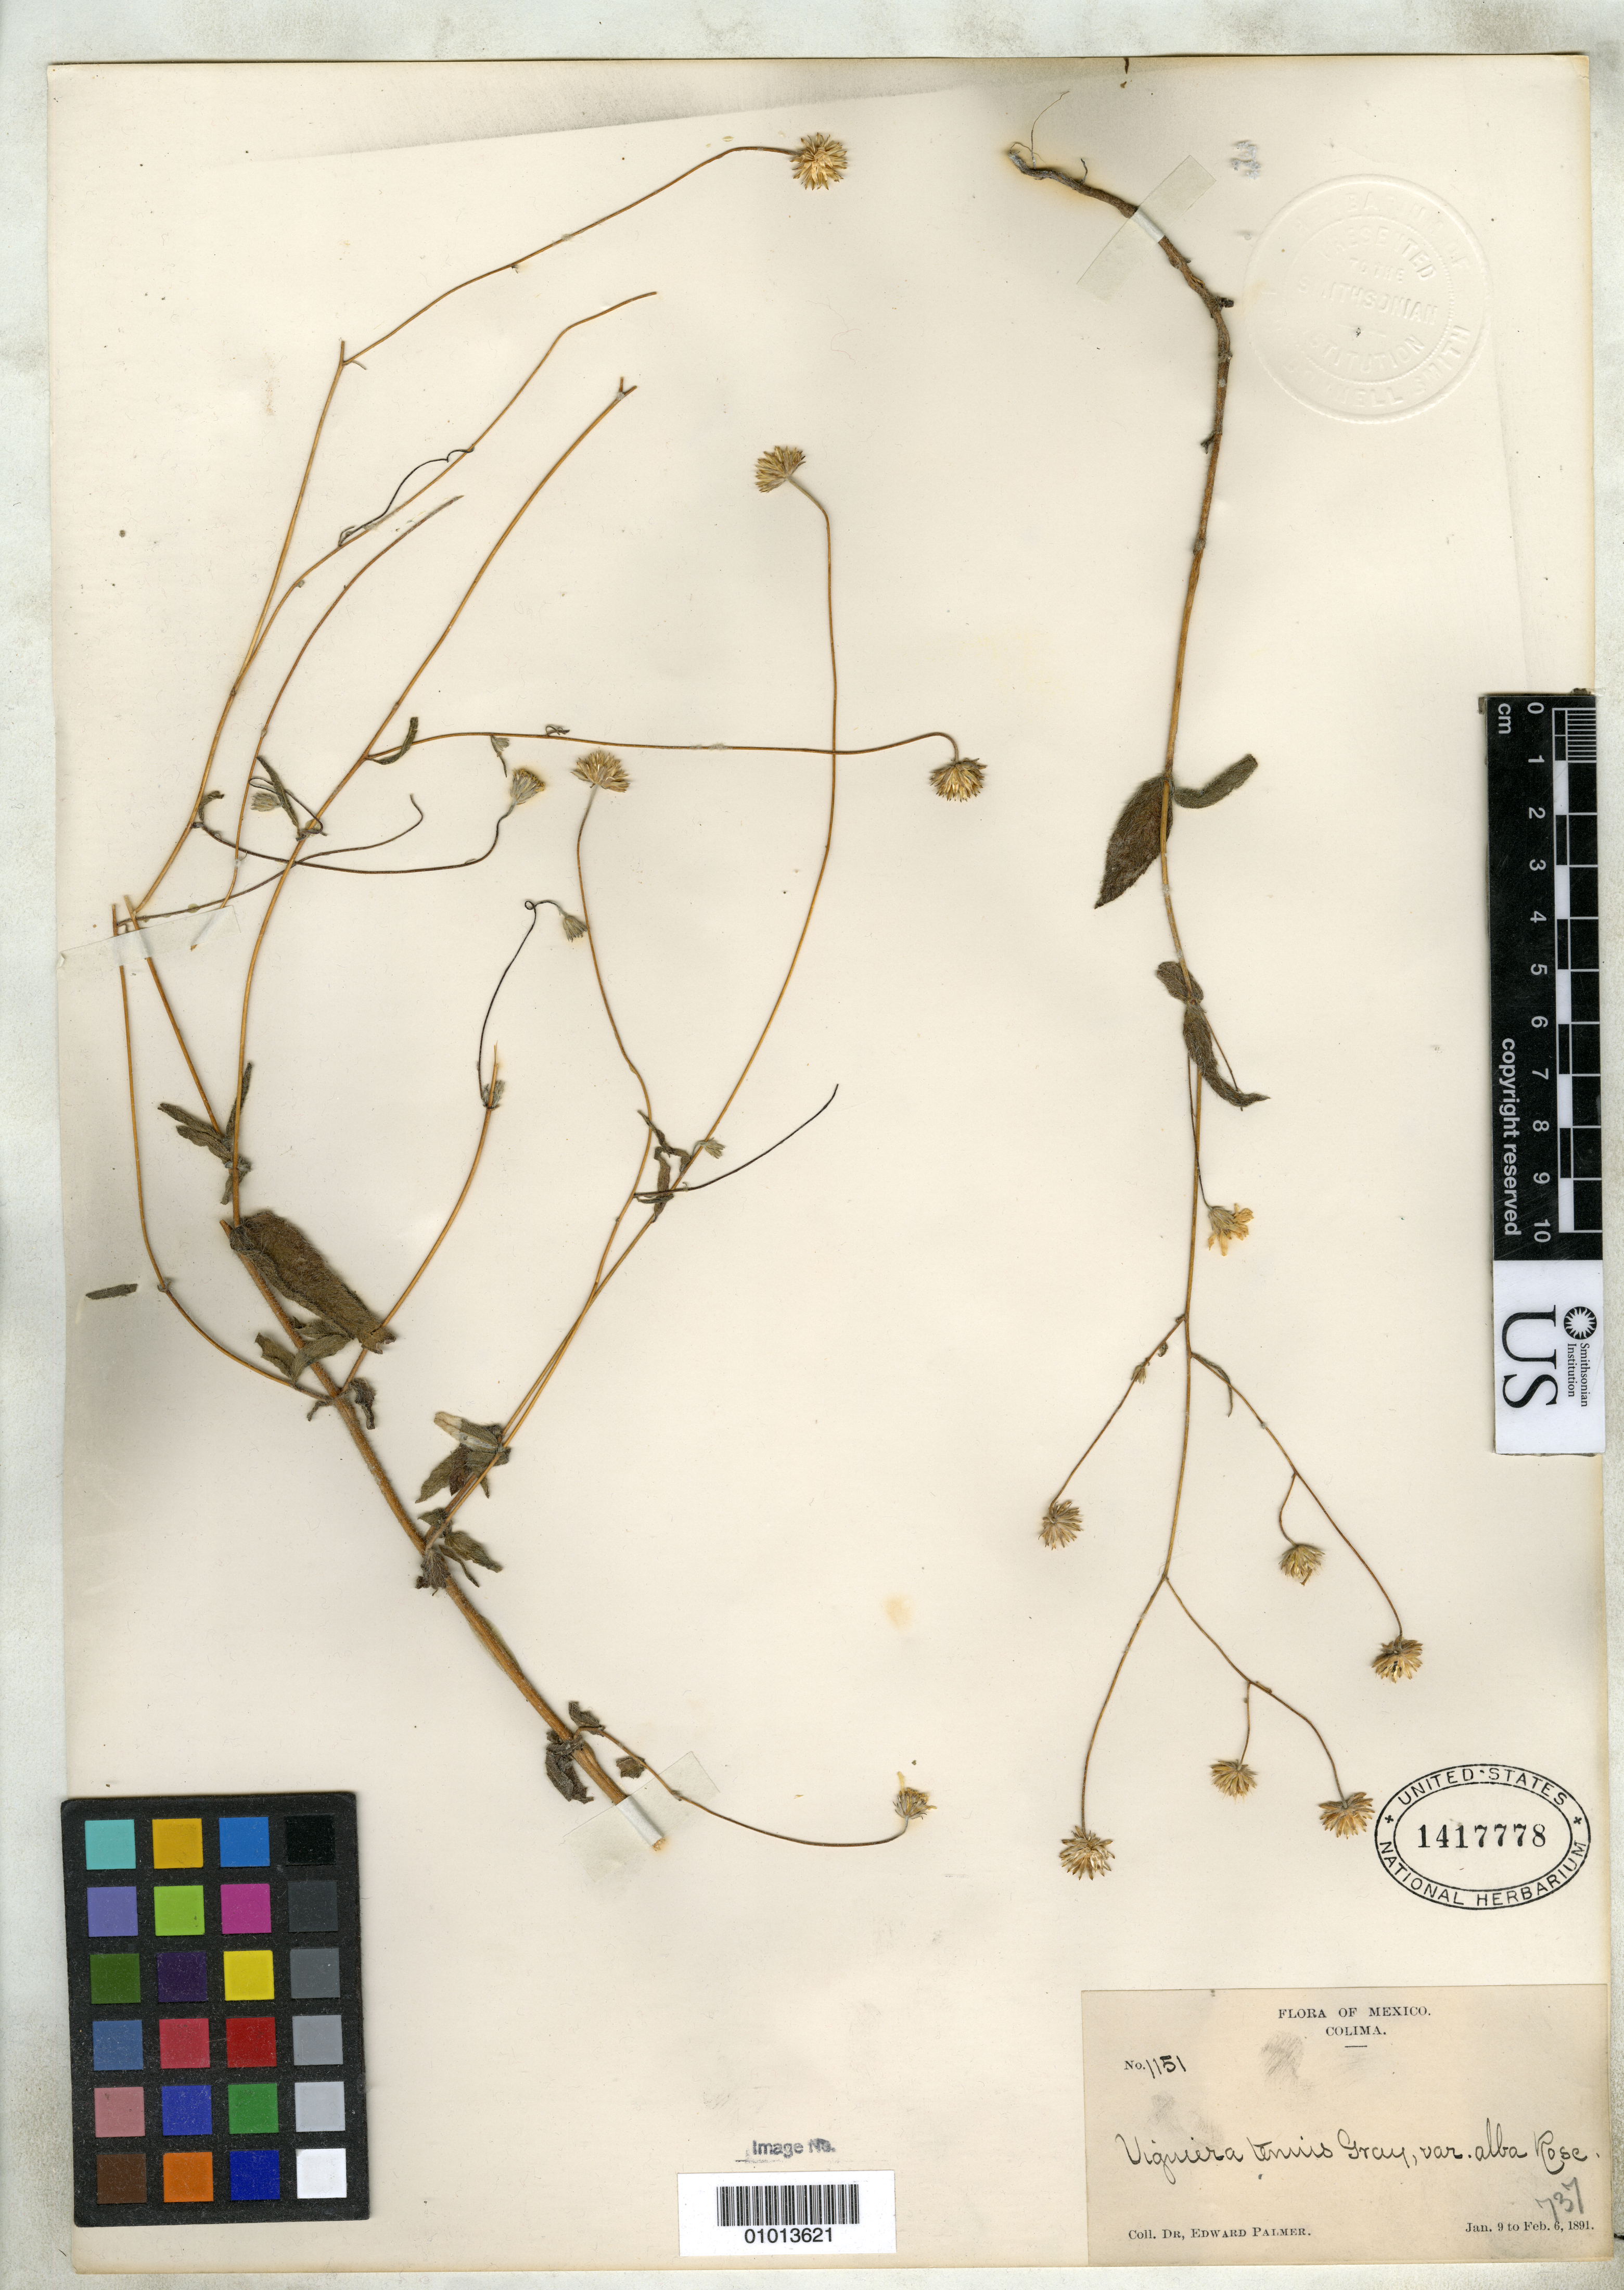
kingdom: Plantae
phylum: Tracheophyta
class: Magnoliopsida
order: Asterales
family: Asteraceae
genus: Viguiera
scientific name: Viguiera tenuis var. alba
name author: Rose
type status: Isotype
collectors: E. Palmer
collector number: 1151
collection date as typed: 09 Jan 1891 to 06 Feb 1891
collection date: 1891-01-09/1891-02-06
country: Mexico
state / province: Colima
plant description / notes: Specimen ex John Donnell Smith herbarium.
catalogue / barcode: US 1417778